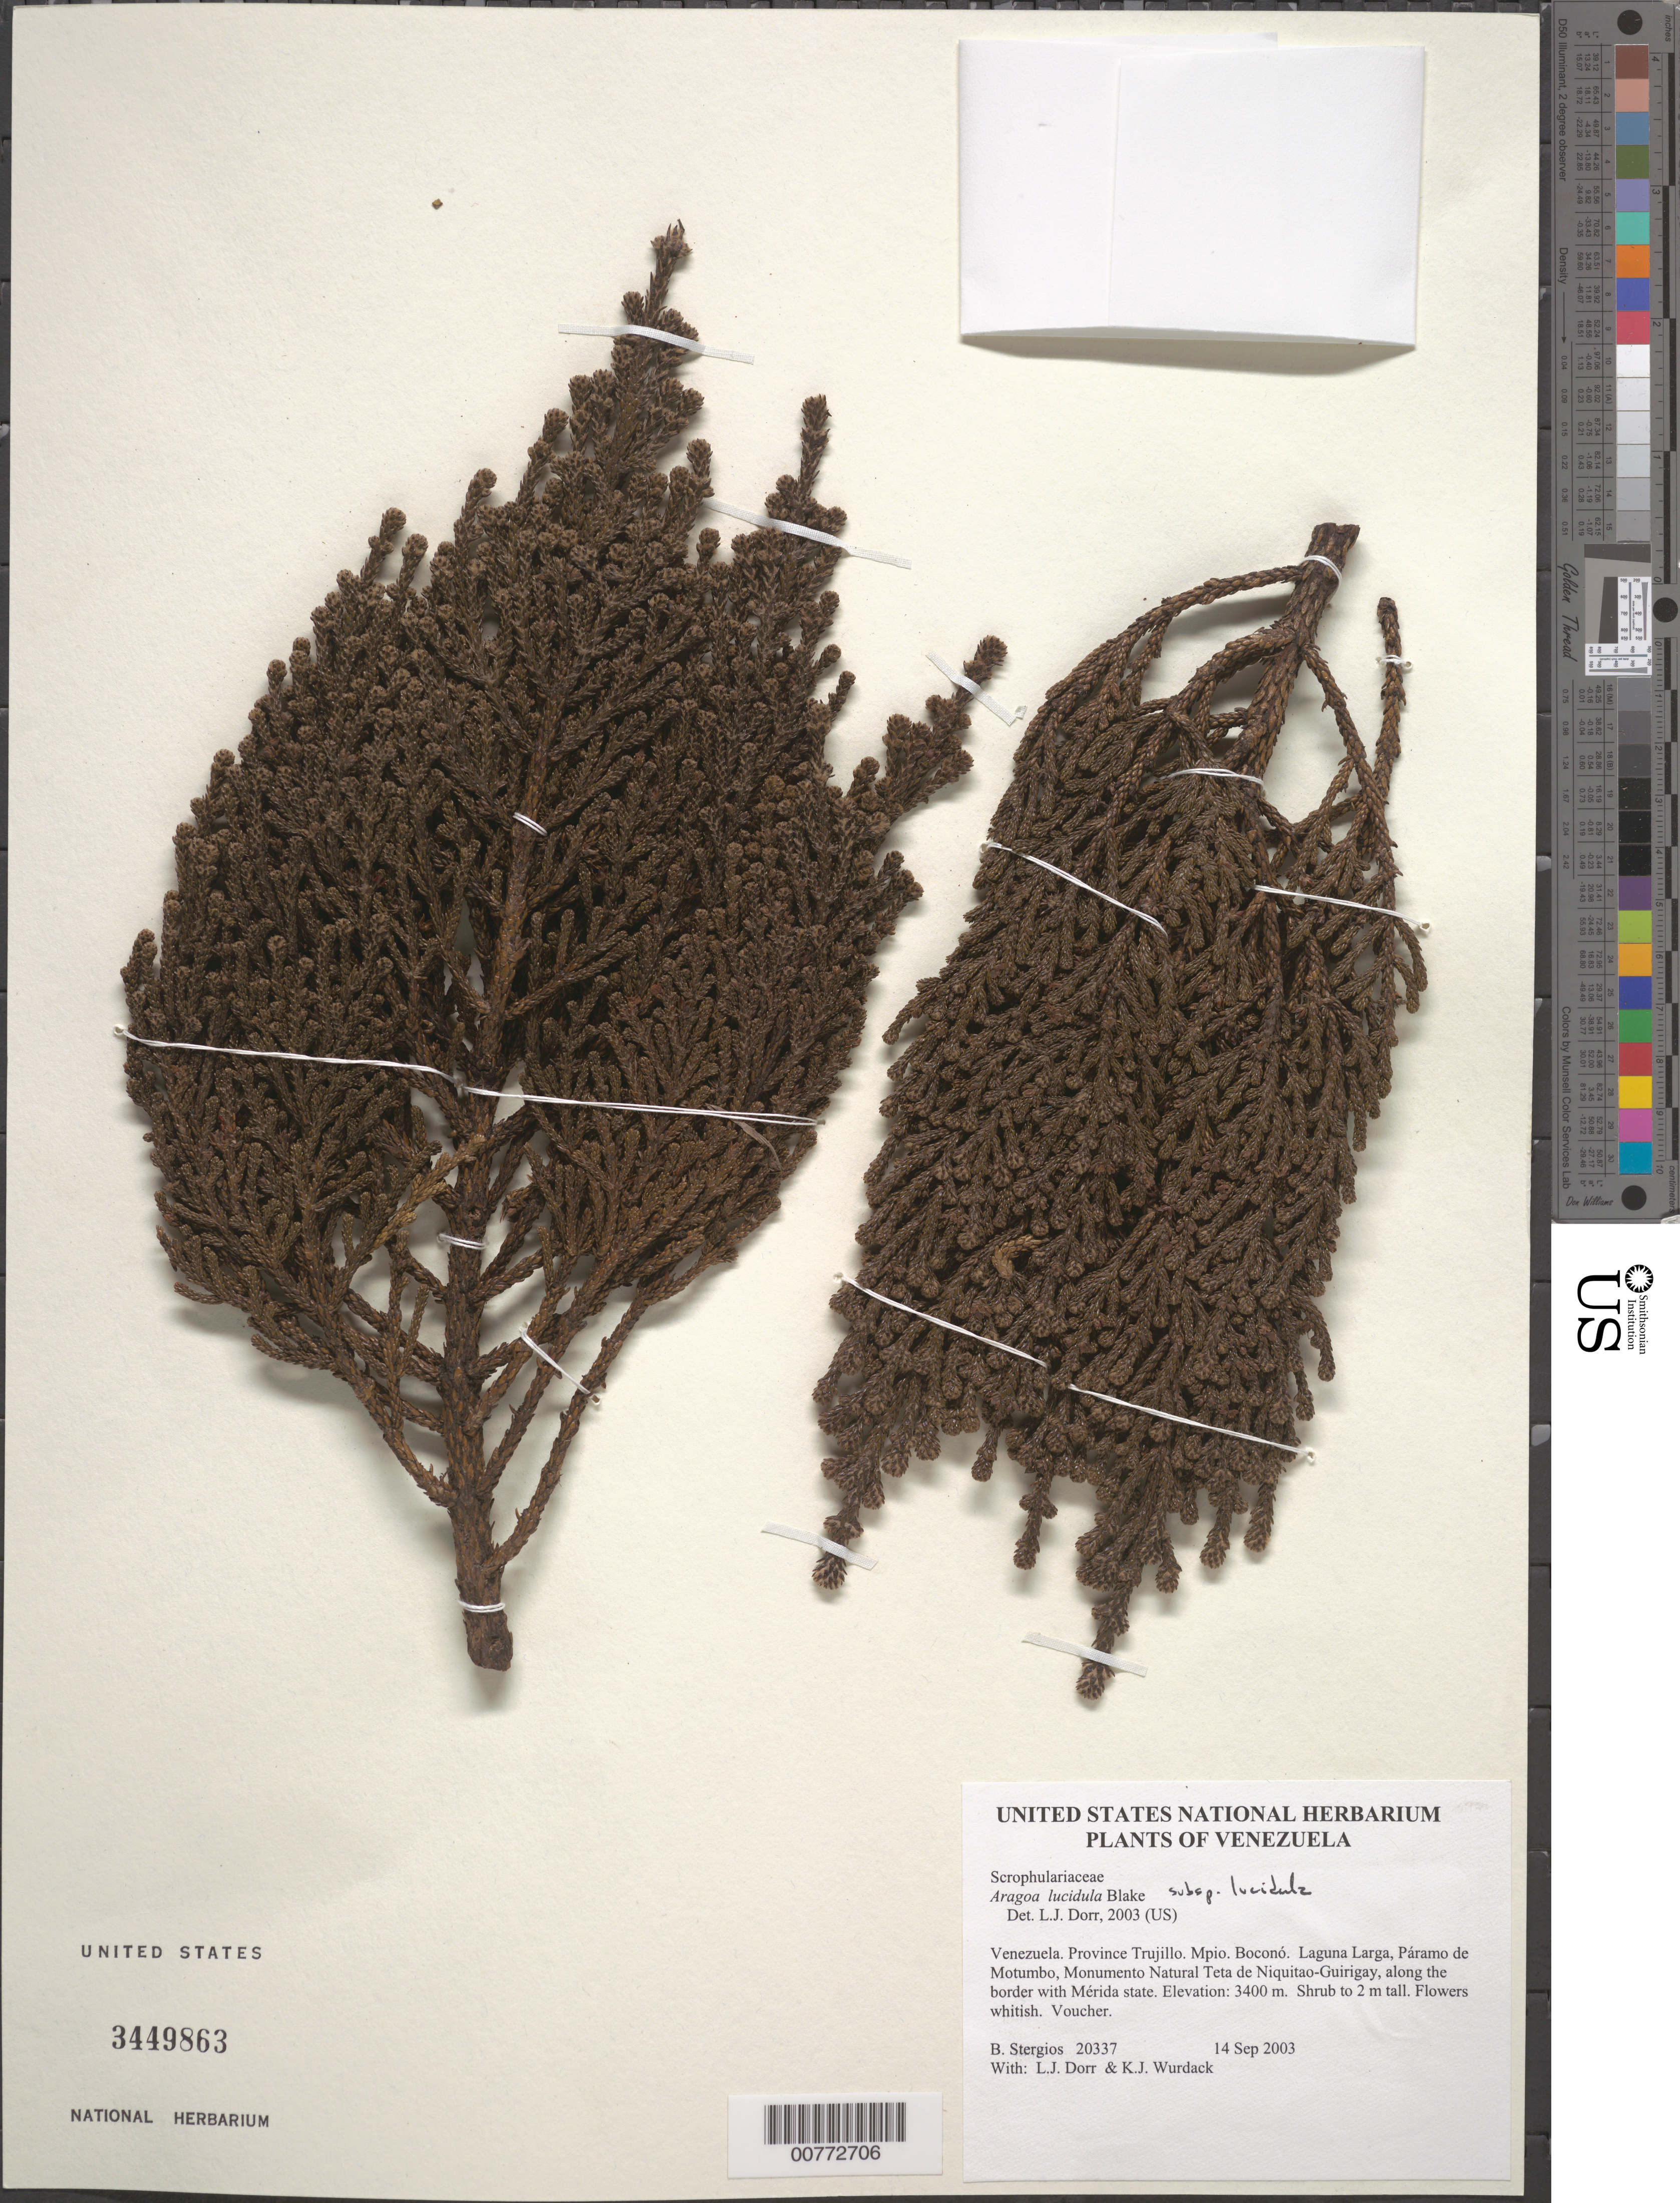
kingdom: Plantae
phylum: Tracheophyta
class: Magnoliopsida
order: Lamiales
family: Plantaginaceae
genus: Aragoa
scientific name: Aragoa lucidula subsp. lucidula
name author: Blake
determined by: Dorr, L. J., (BOT), Smithsonian Institution - National Museum of Natural History (UNITED STATES)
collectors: B. G. Stergios, L. J. Dorr & K. Wurdack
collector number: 20337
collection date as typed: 14 Sep 2003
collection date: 2003-09-14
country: Venezuela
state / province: Trujillo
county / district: Boconó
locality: Laguna Larga, Páramo de Motumbo, Monumento Natural Teta de Niquitao-Guirigay, along the border with Mérida state.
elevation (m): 3400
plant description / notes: COL, MO, NY, PORT, US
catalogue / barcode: US 3449863